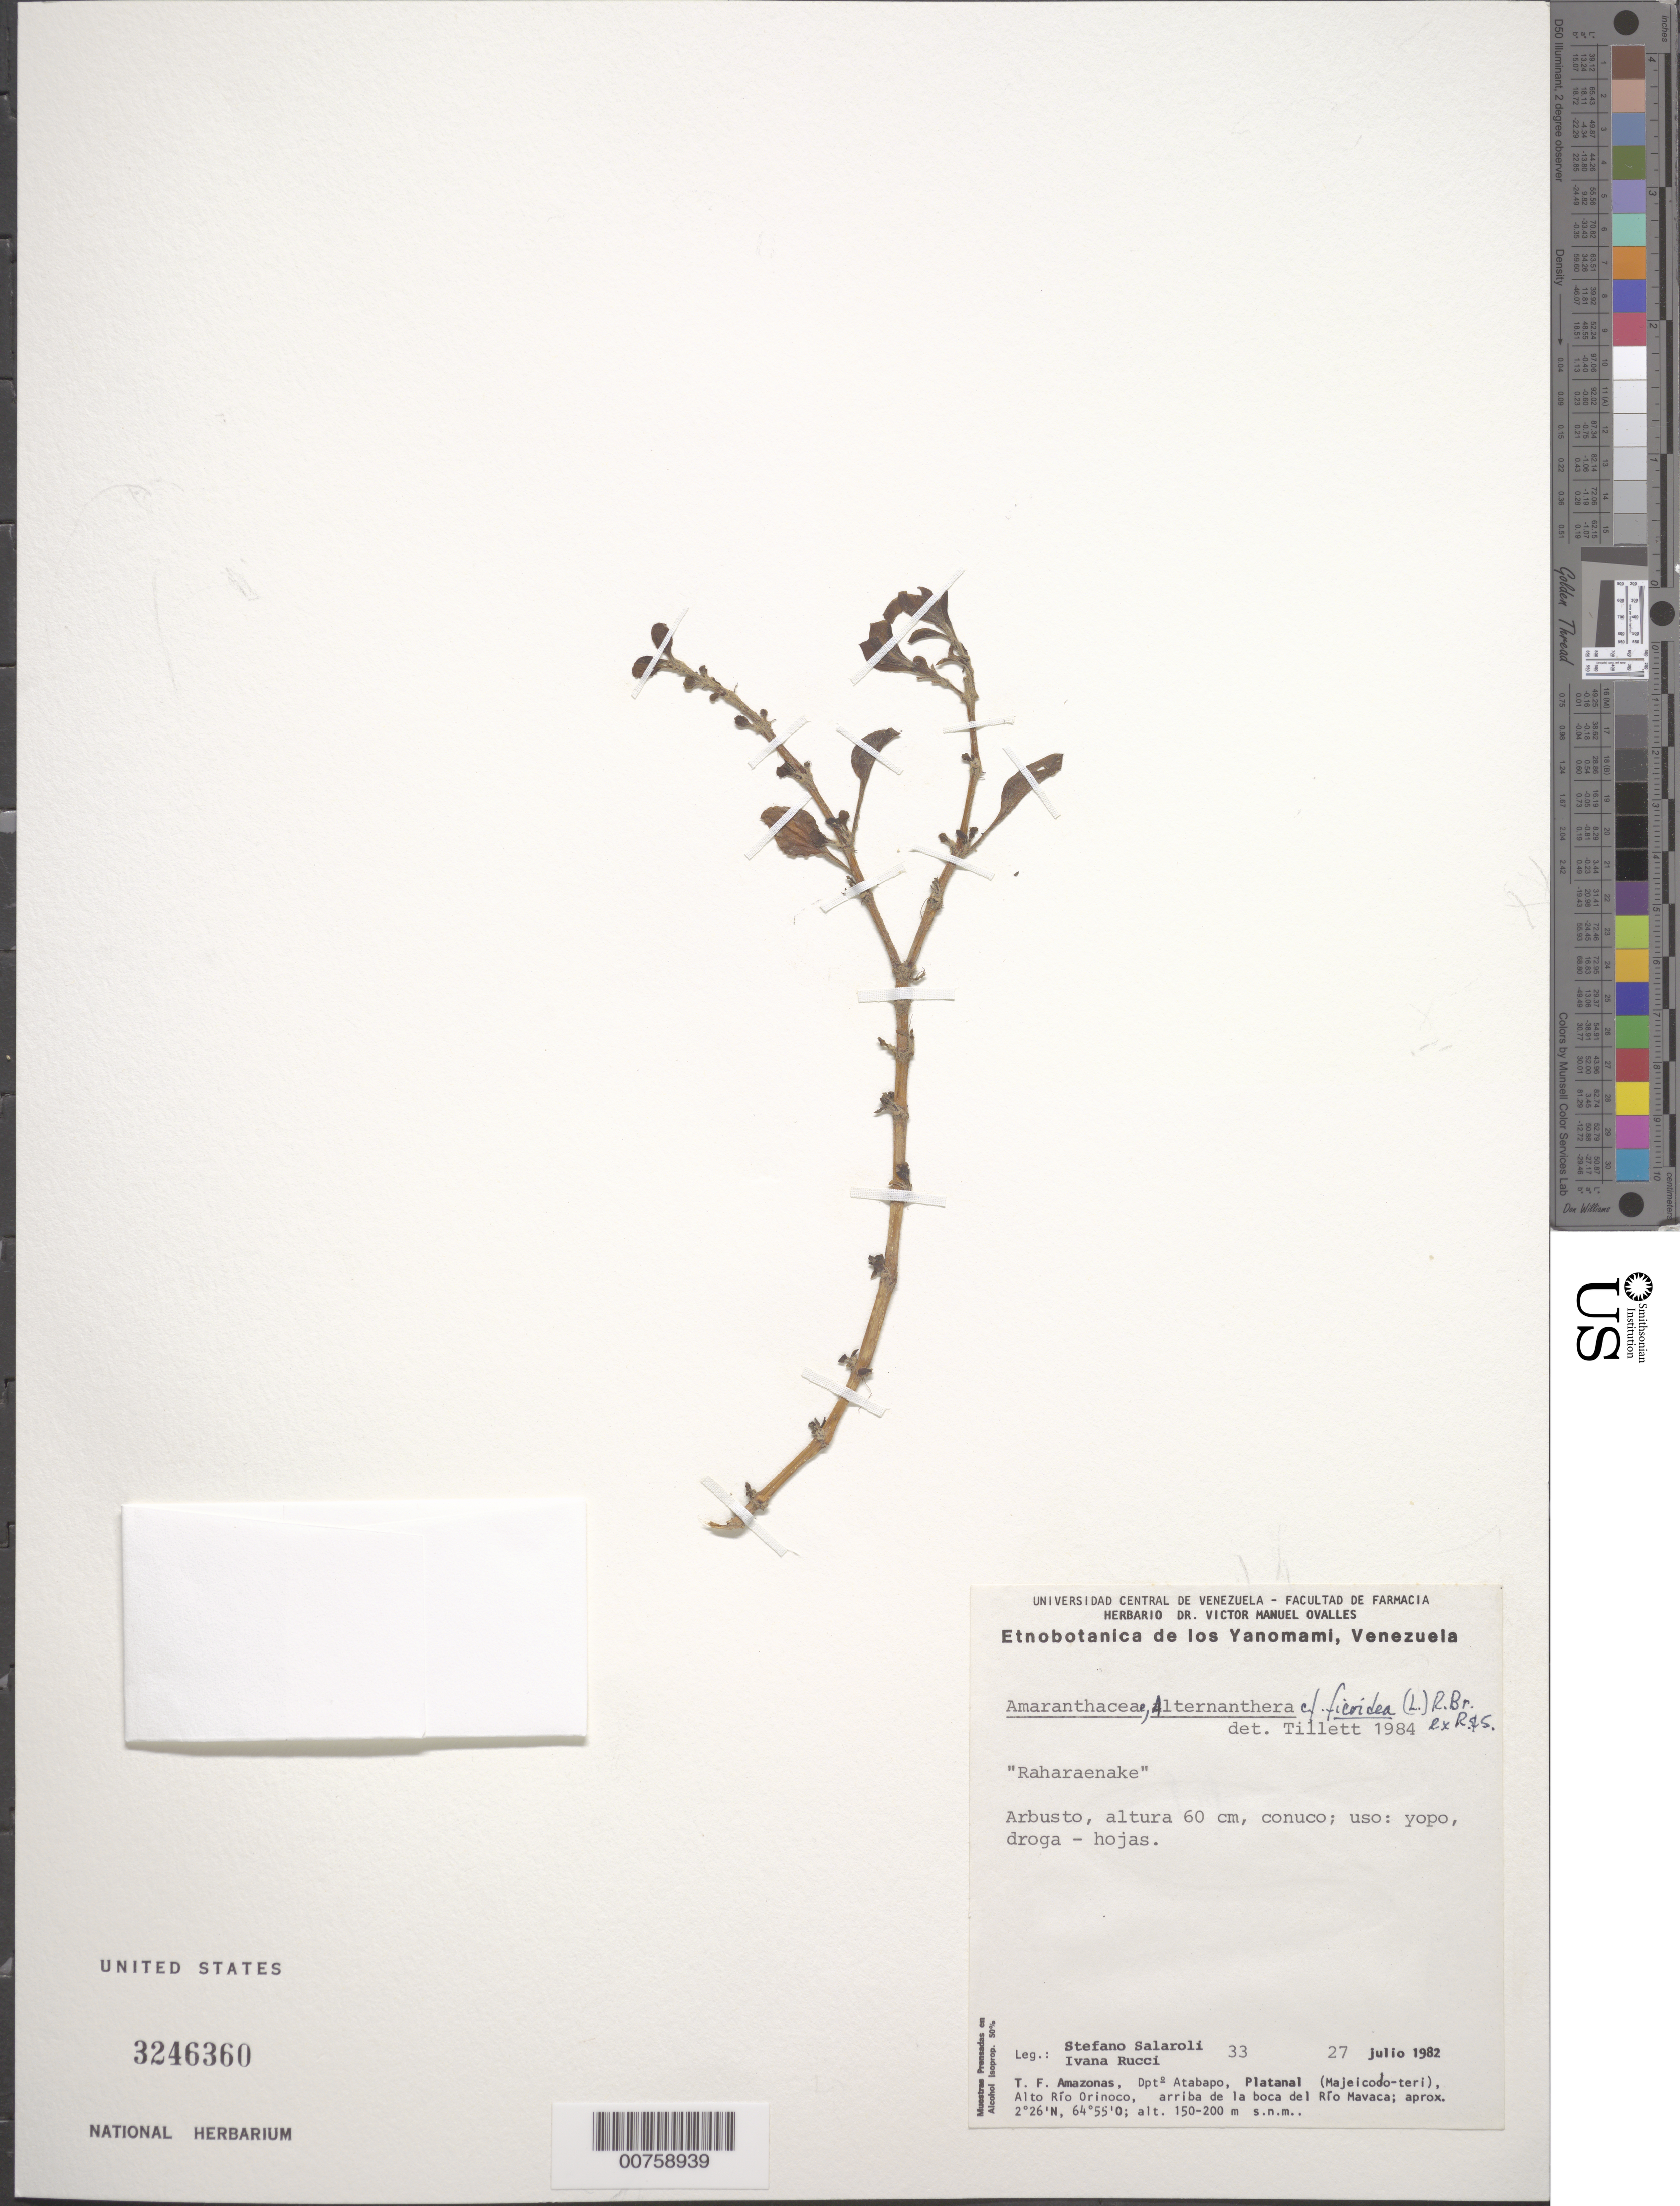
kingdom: Plantae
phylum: Tracheophyta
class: Magnoliopsida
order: Caryophyllales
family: Amaranthaceae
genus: Alternanthera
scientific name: Alternanthera ficoidea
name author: (L.) P. Beauv.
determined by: Tillett, S. S.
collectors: S. Salaroli & I. Rucci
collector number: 33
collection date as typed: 27-Jul-82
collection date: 1982-07-27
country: Venezuela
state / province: Amazonas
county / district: Atabapo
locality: Platanal (Majeicodo-teri), Alto Río Orinoco, above mouth of Río Mavaca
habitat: Farm [?]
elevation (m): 150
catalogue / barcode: US 3246360